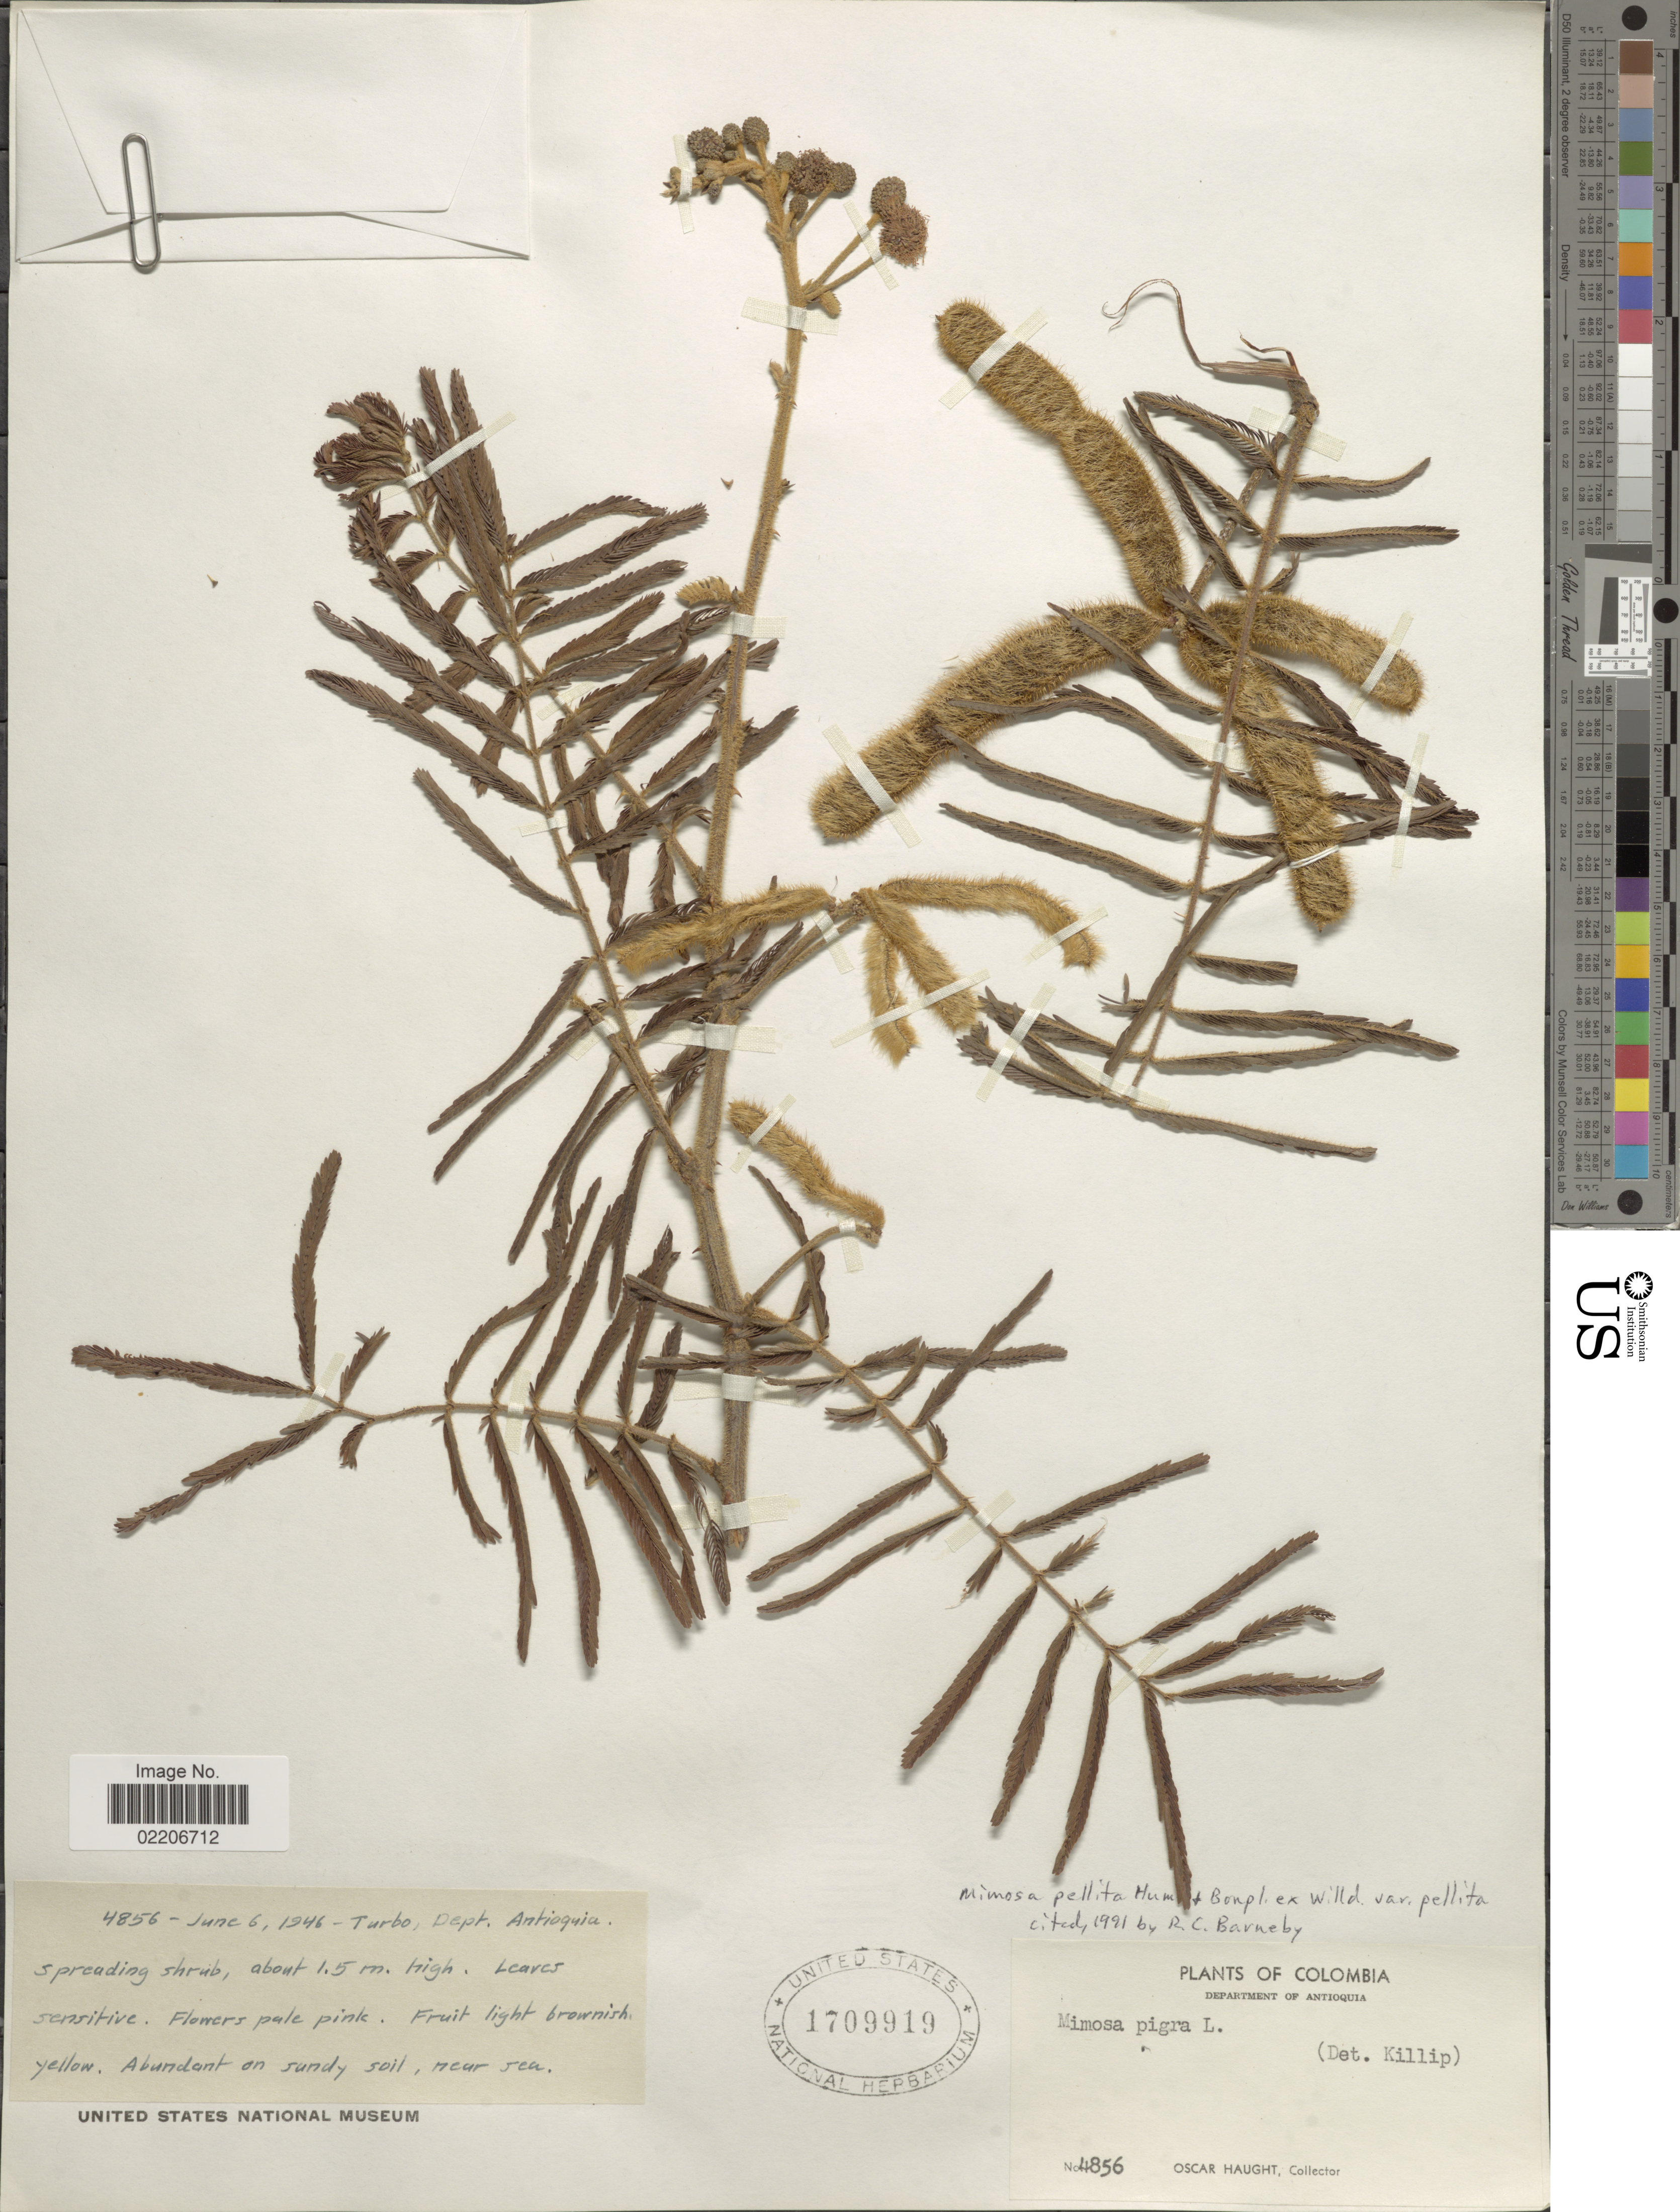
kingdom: Plantae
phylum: Tracheophyta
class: Magnoliopsida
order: Fabales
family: Fabaceae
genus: Mimosa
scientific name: Mimosa pellita var. pellita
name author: Humb. & Bonpl. ex Willd.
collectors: O. Haught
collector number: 4856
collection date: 1946-06-06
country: Colombia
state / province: Antioquia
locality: Turbo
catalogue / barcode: US 1709919